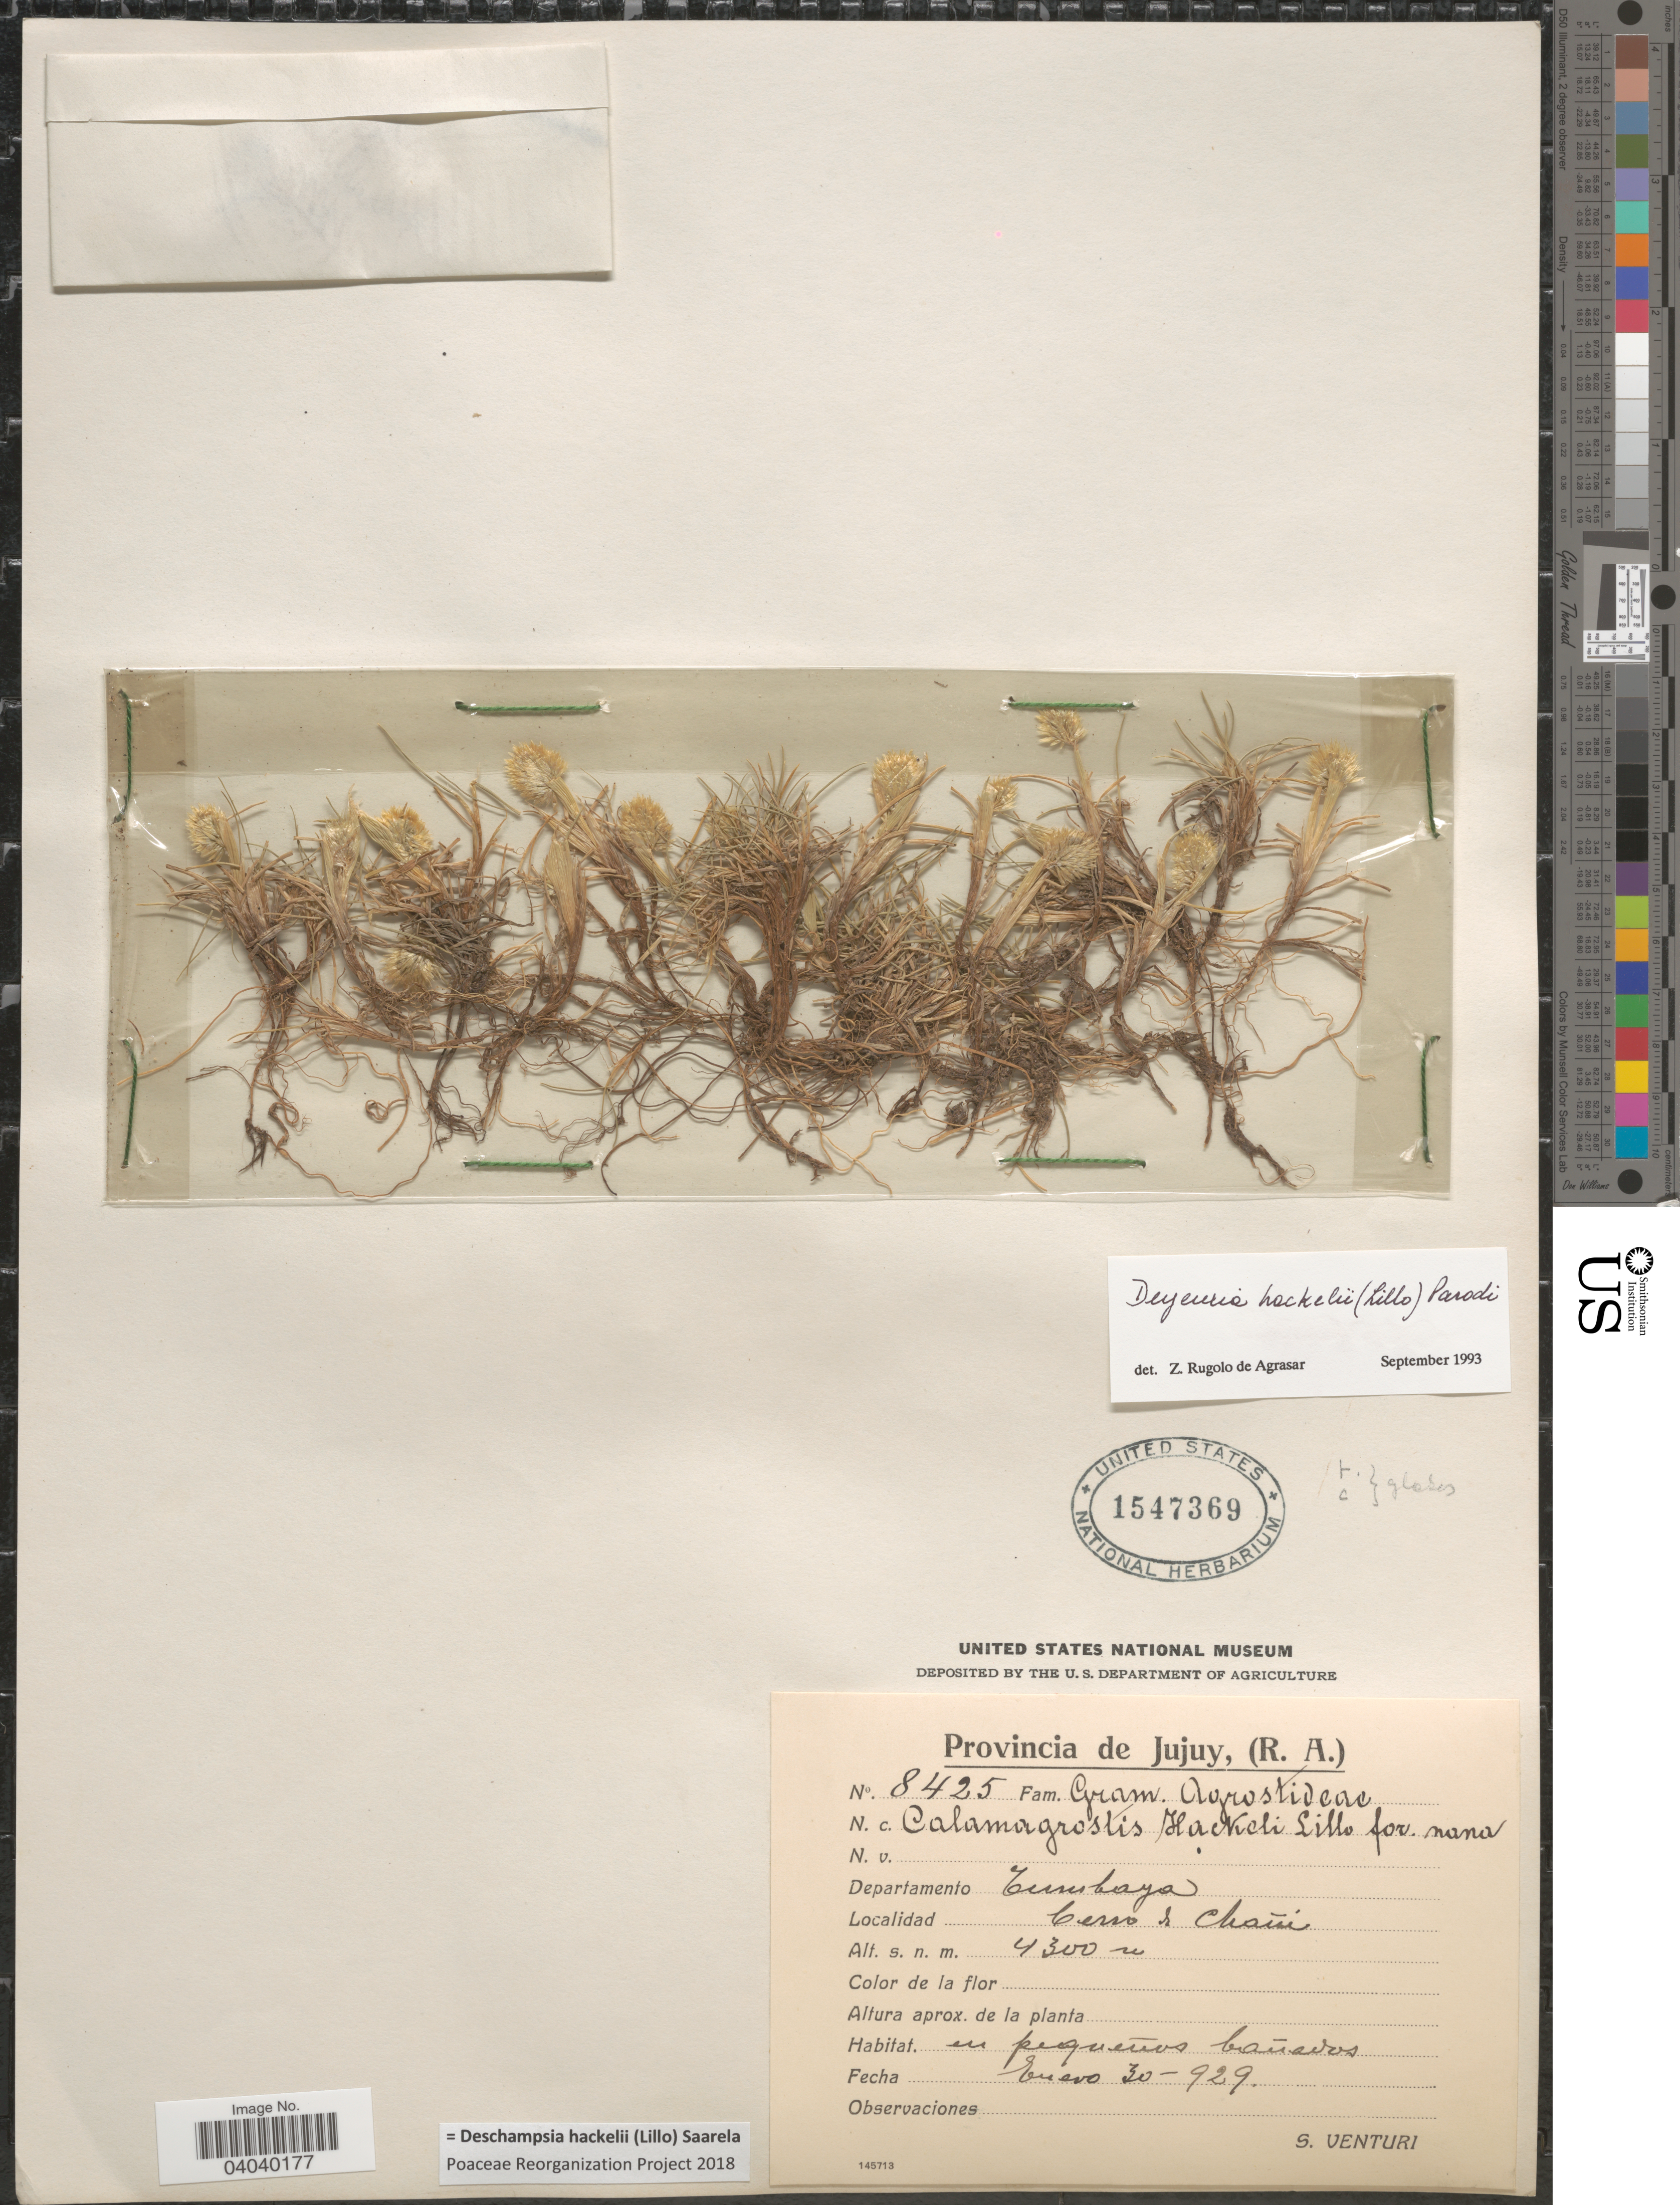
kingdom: Plantae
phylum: Tracheophyta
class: Liliopsida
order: Poales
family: Poaceae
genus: Deschampsia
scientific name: Deschampsia hackelii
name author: (Lillo) Saarela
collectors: S. Venturi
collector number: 8425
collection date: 1929-01-30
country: Argentina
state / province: Jujuy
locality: Departamento Tumbaya. Cerro de Chañi.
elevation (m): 4300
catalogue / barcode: US 1547369